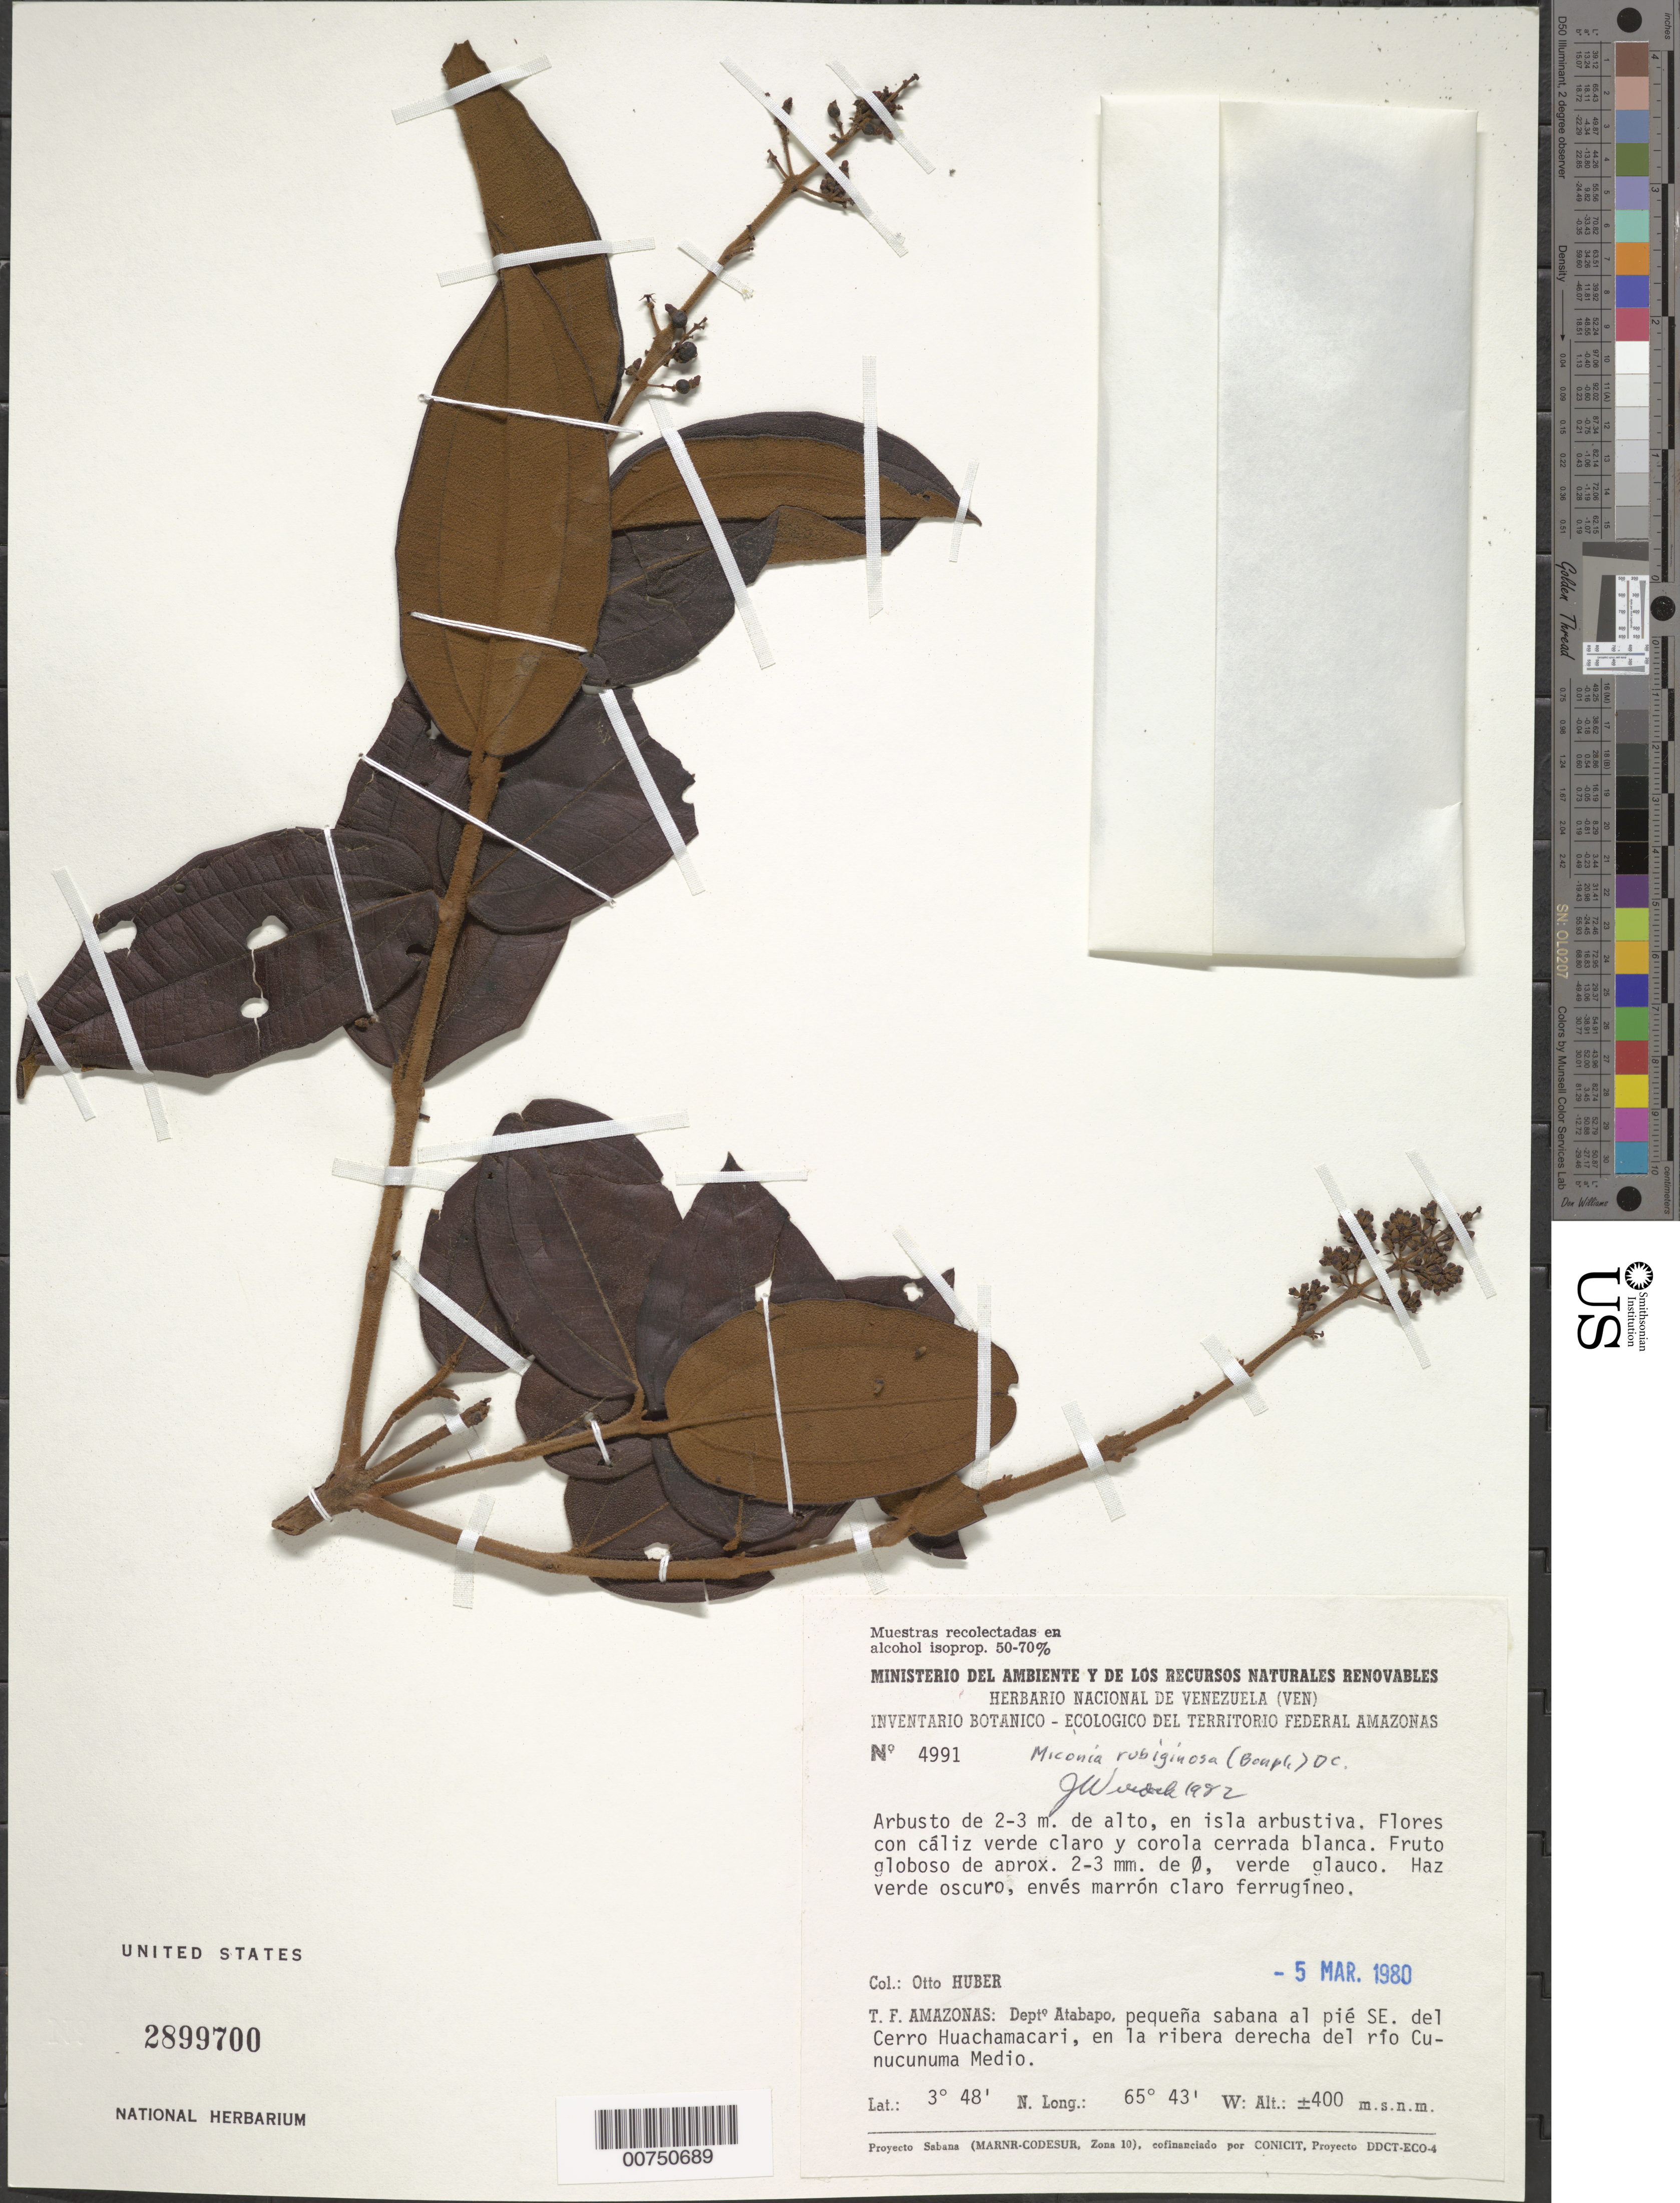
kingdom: Plantae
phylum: Tracheophyta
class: Magnoliopsida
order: Myrtales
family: Melastomataceae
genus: Miconia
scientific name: Miconia rubiginosa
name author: (Bonpl.) DC.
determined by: Wurdack, John J., (US), US (UNITED STATES)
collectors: O. Huber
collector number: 4991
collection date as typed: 5-Mar-80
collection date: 1980-03-05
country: Venezuela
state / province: Amazonas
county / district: Atabapo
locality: Cerro Huachamarcari, al SE, en la ribera derecha del Río Cunucunuma Medio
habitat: Isla arbustiva; pequena sabana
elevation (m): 400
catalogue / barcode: US 2899700